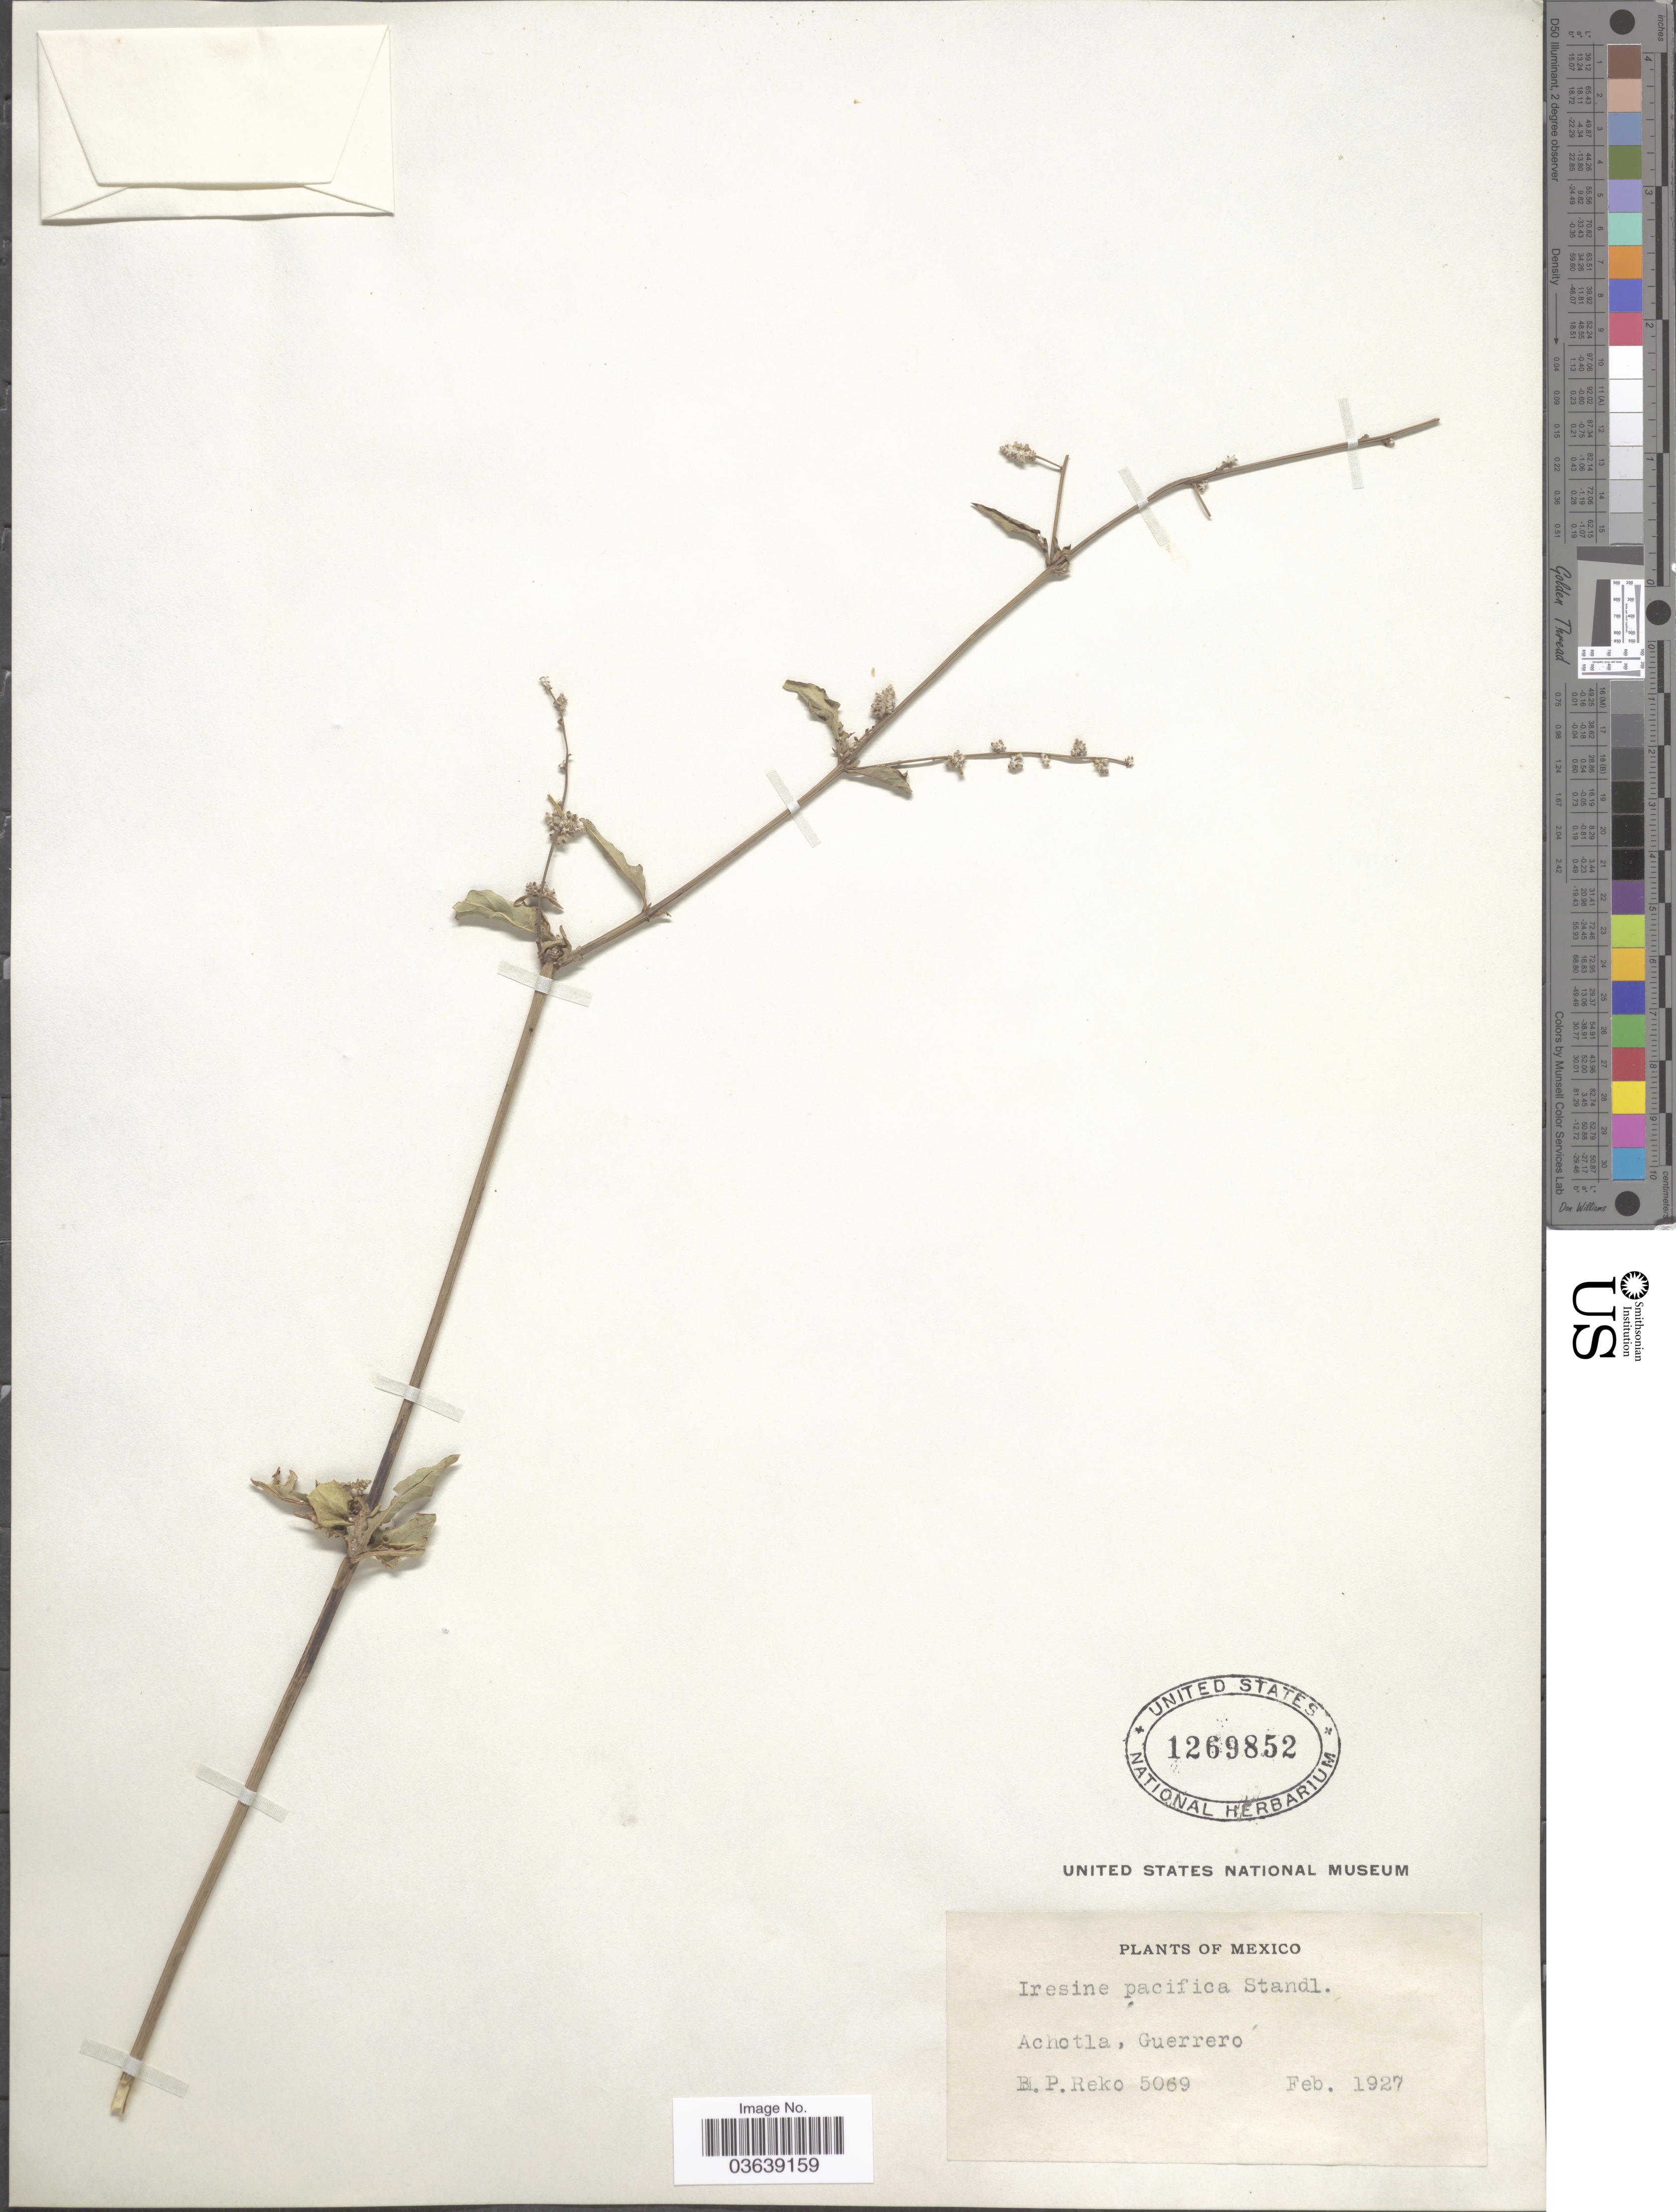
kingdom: Plantae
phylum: Tracheophyta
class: Magnoliopsida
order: Caryophyllales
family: Amaranthaceae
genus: Iresine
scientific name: Iresine pacifica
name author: Standl.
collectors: B. P. Reko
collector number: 5069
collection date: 1927-02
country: Mexico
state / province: Guerrero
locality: Achotla.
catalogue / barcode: US 1269852